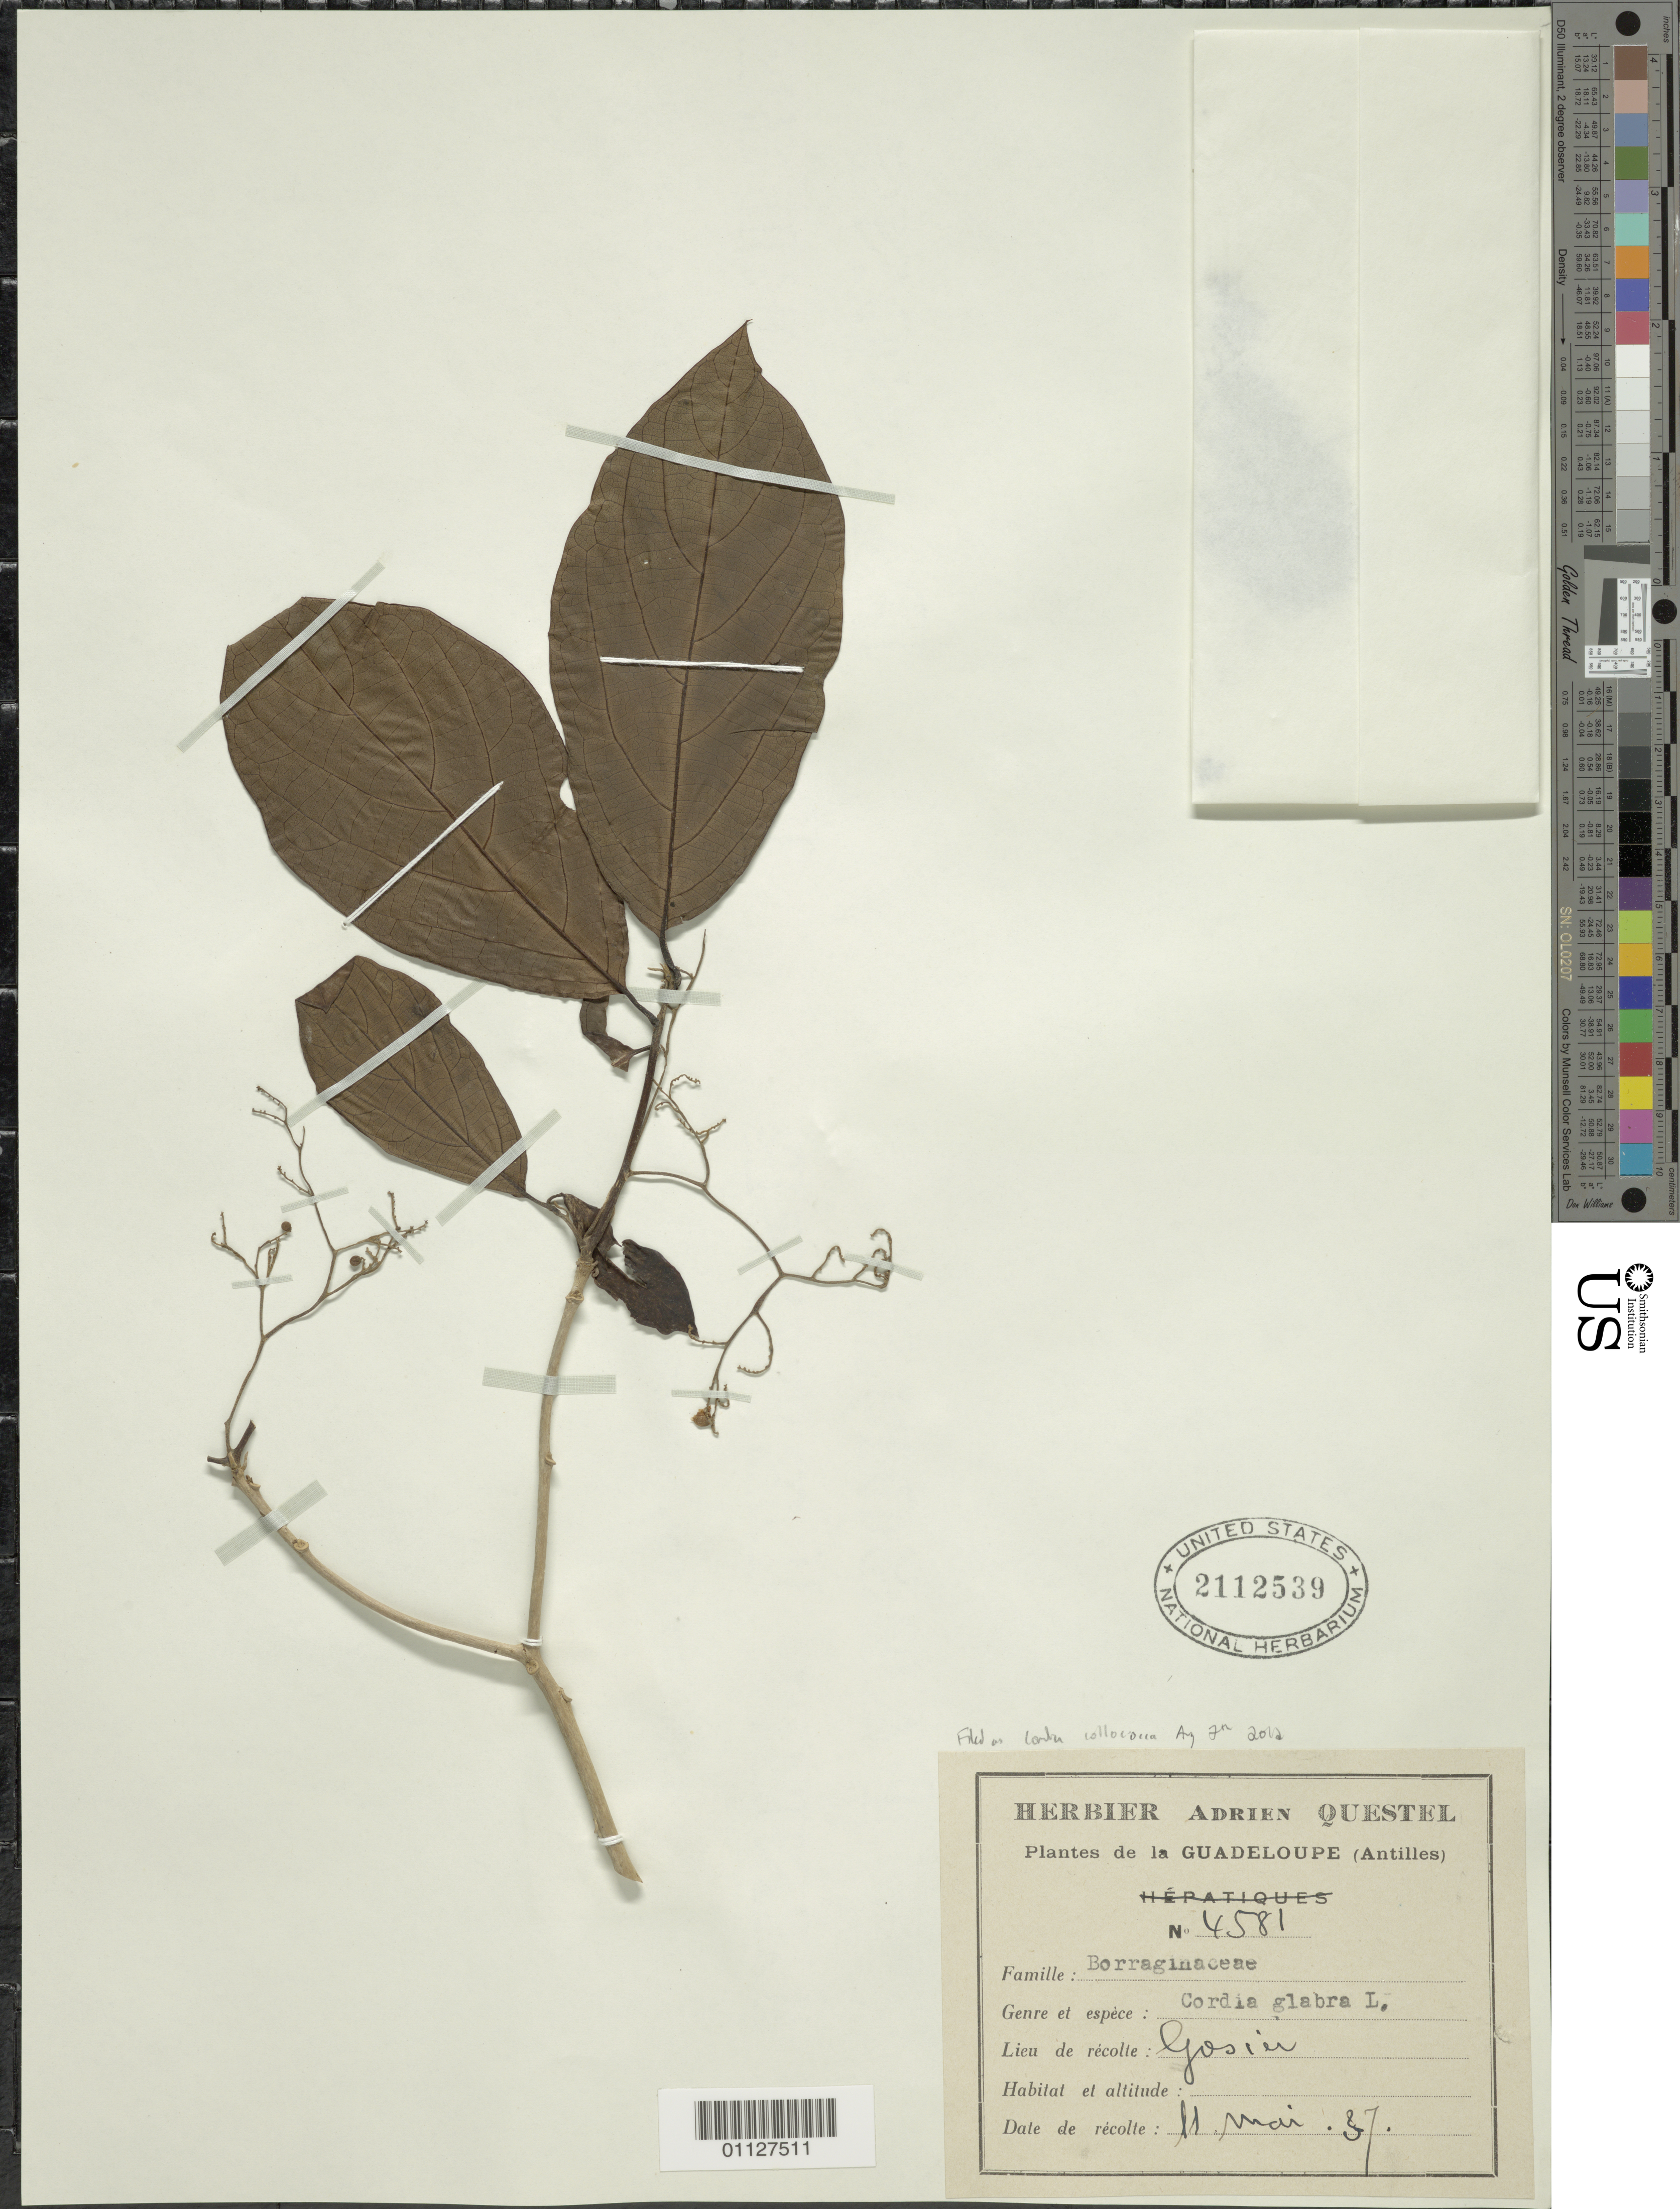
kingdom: Plantae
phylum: Tracheophyta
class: Magnoliopsida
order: Boraginales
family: Cordiaceae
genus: Cordia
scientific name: Cordia collococca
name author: L.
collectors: A. Questel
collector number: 4581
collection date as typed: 11 May 1937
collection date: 1937-05-11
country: Guadeloupe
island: Grande Terre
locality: Gosier.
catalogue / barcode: US 2112539